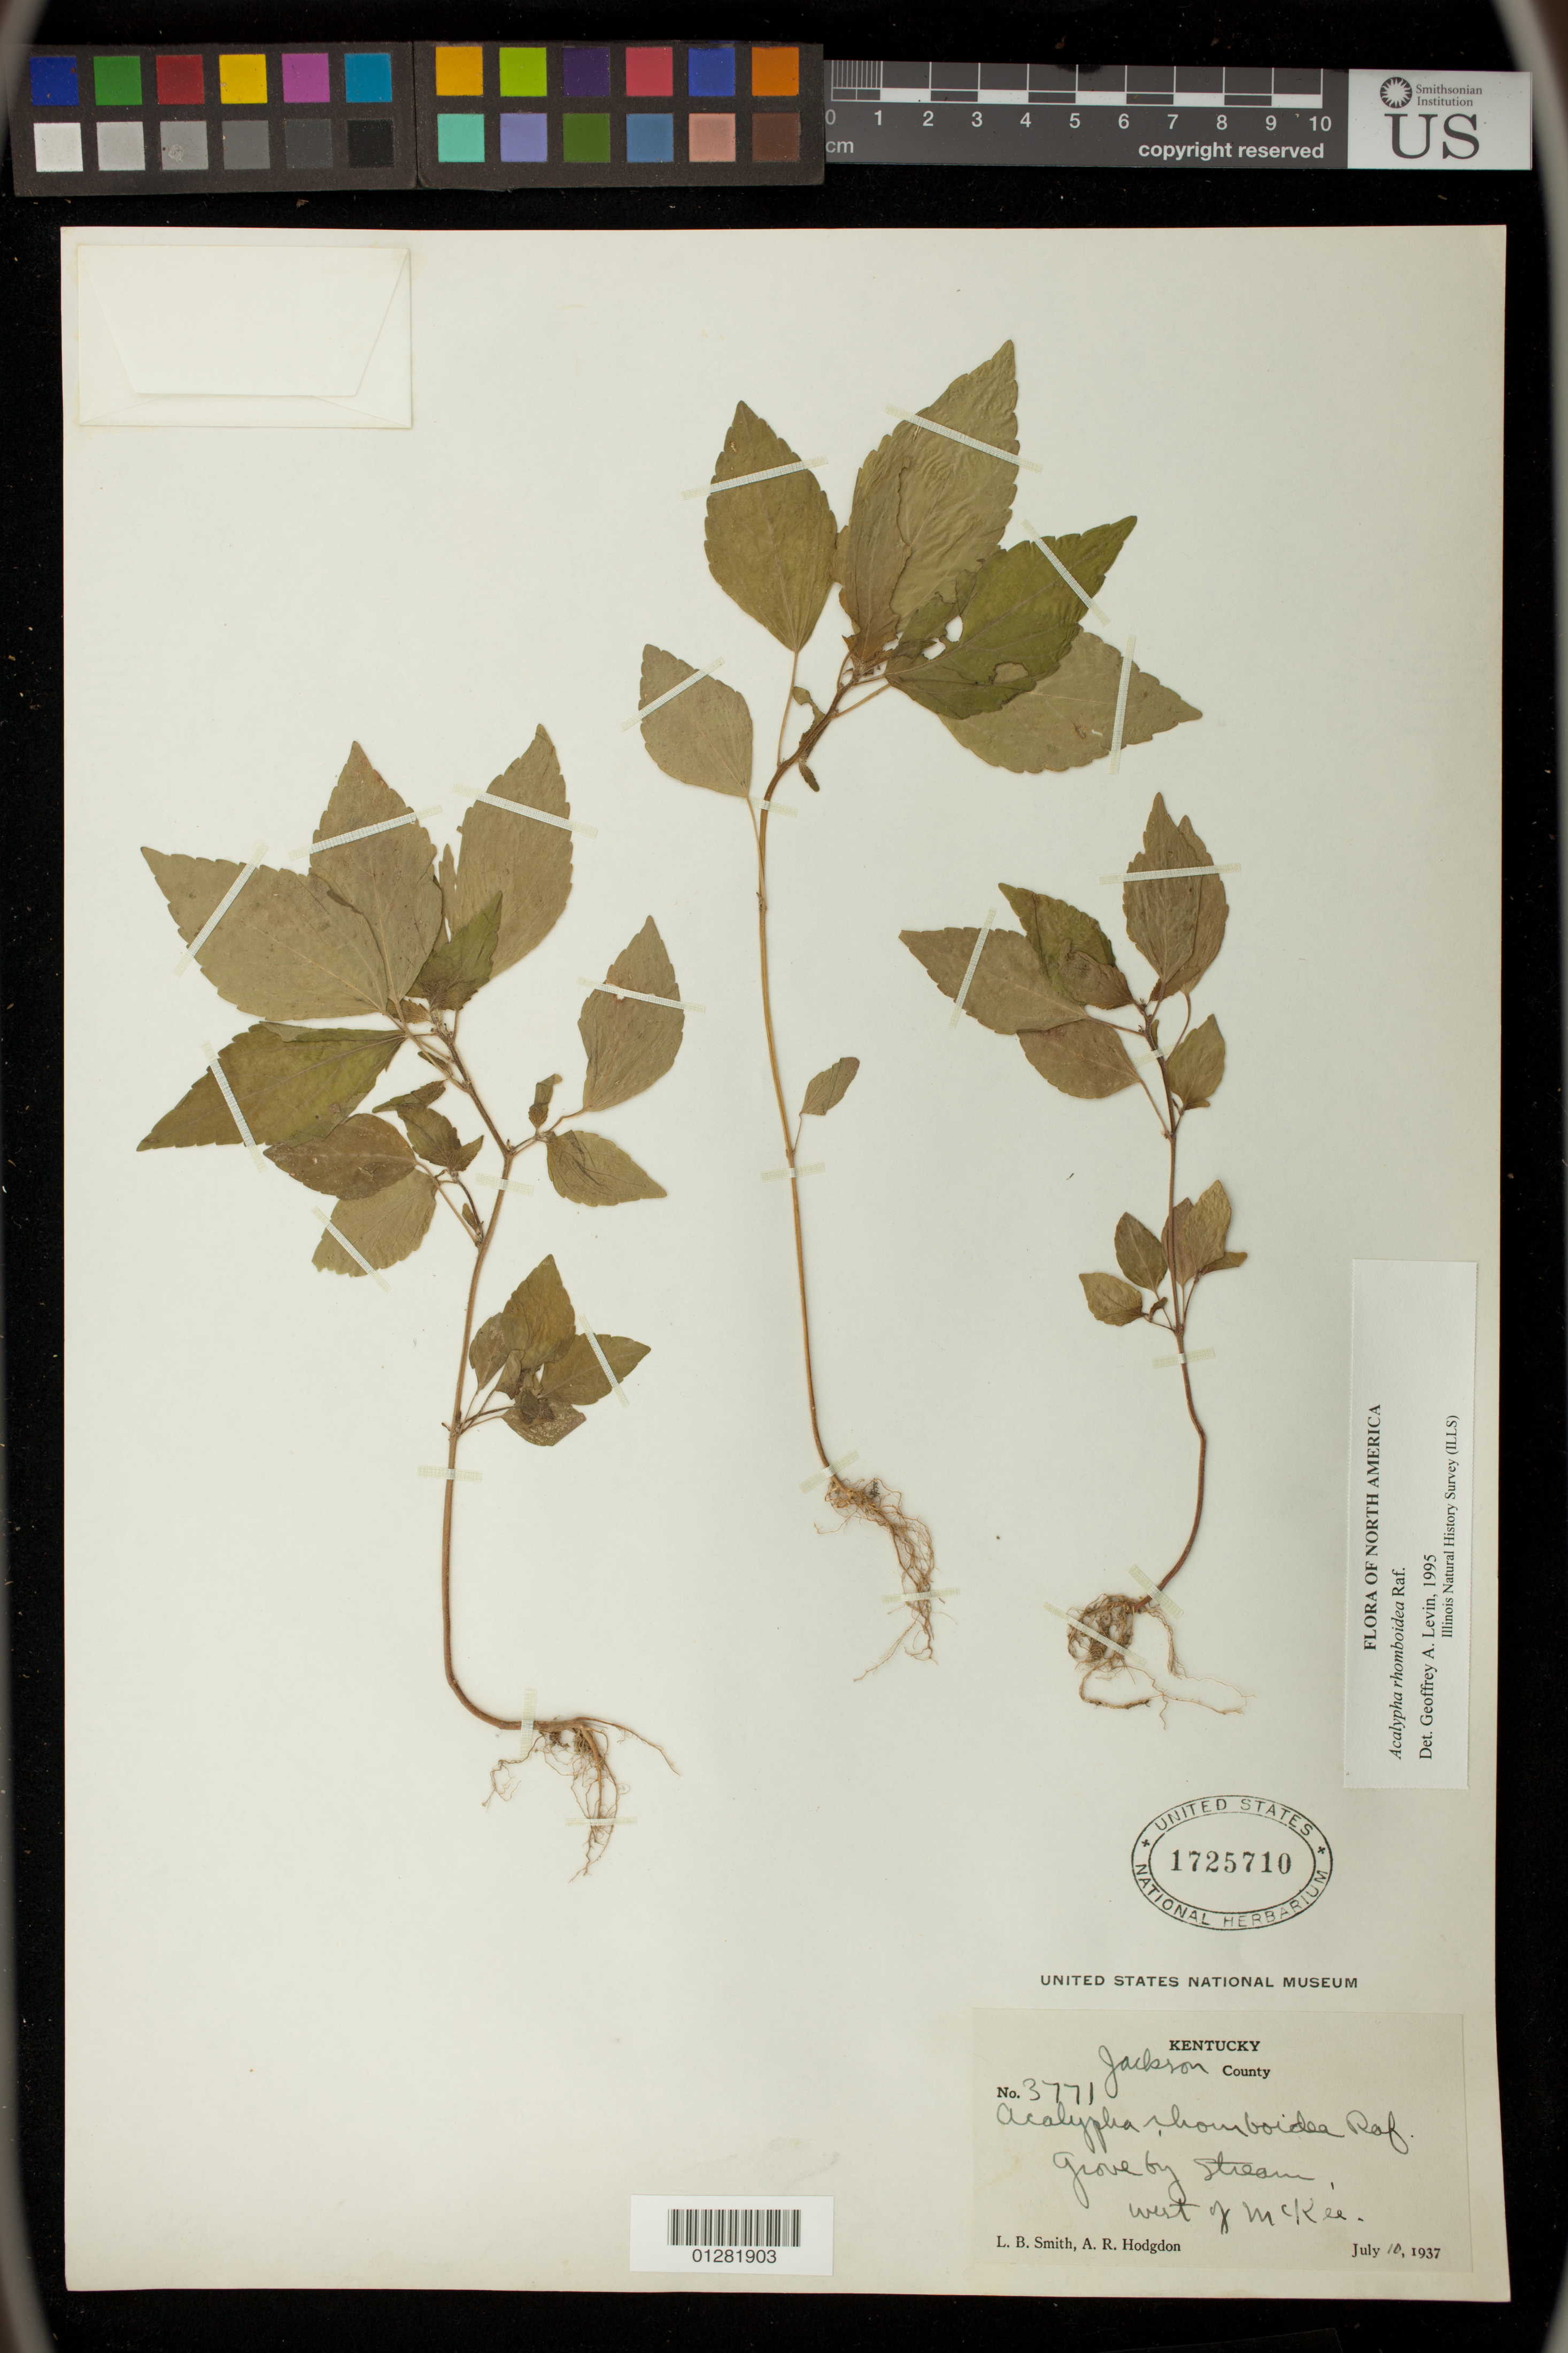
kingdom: Plantae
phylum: Tracheophyta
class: Magnoliopsida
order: Malpighiales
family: Euphorbiaceae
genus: Acalypha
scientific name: Acalypha rhomboidea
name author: Raf.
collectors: L. Smith & A. R. Hodgdon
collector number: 3771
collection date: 1937-07-10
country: United States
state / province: Kentucky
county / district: Jackson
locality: Grove by stream, West of McKee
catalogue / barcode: US 1725710